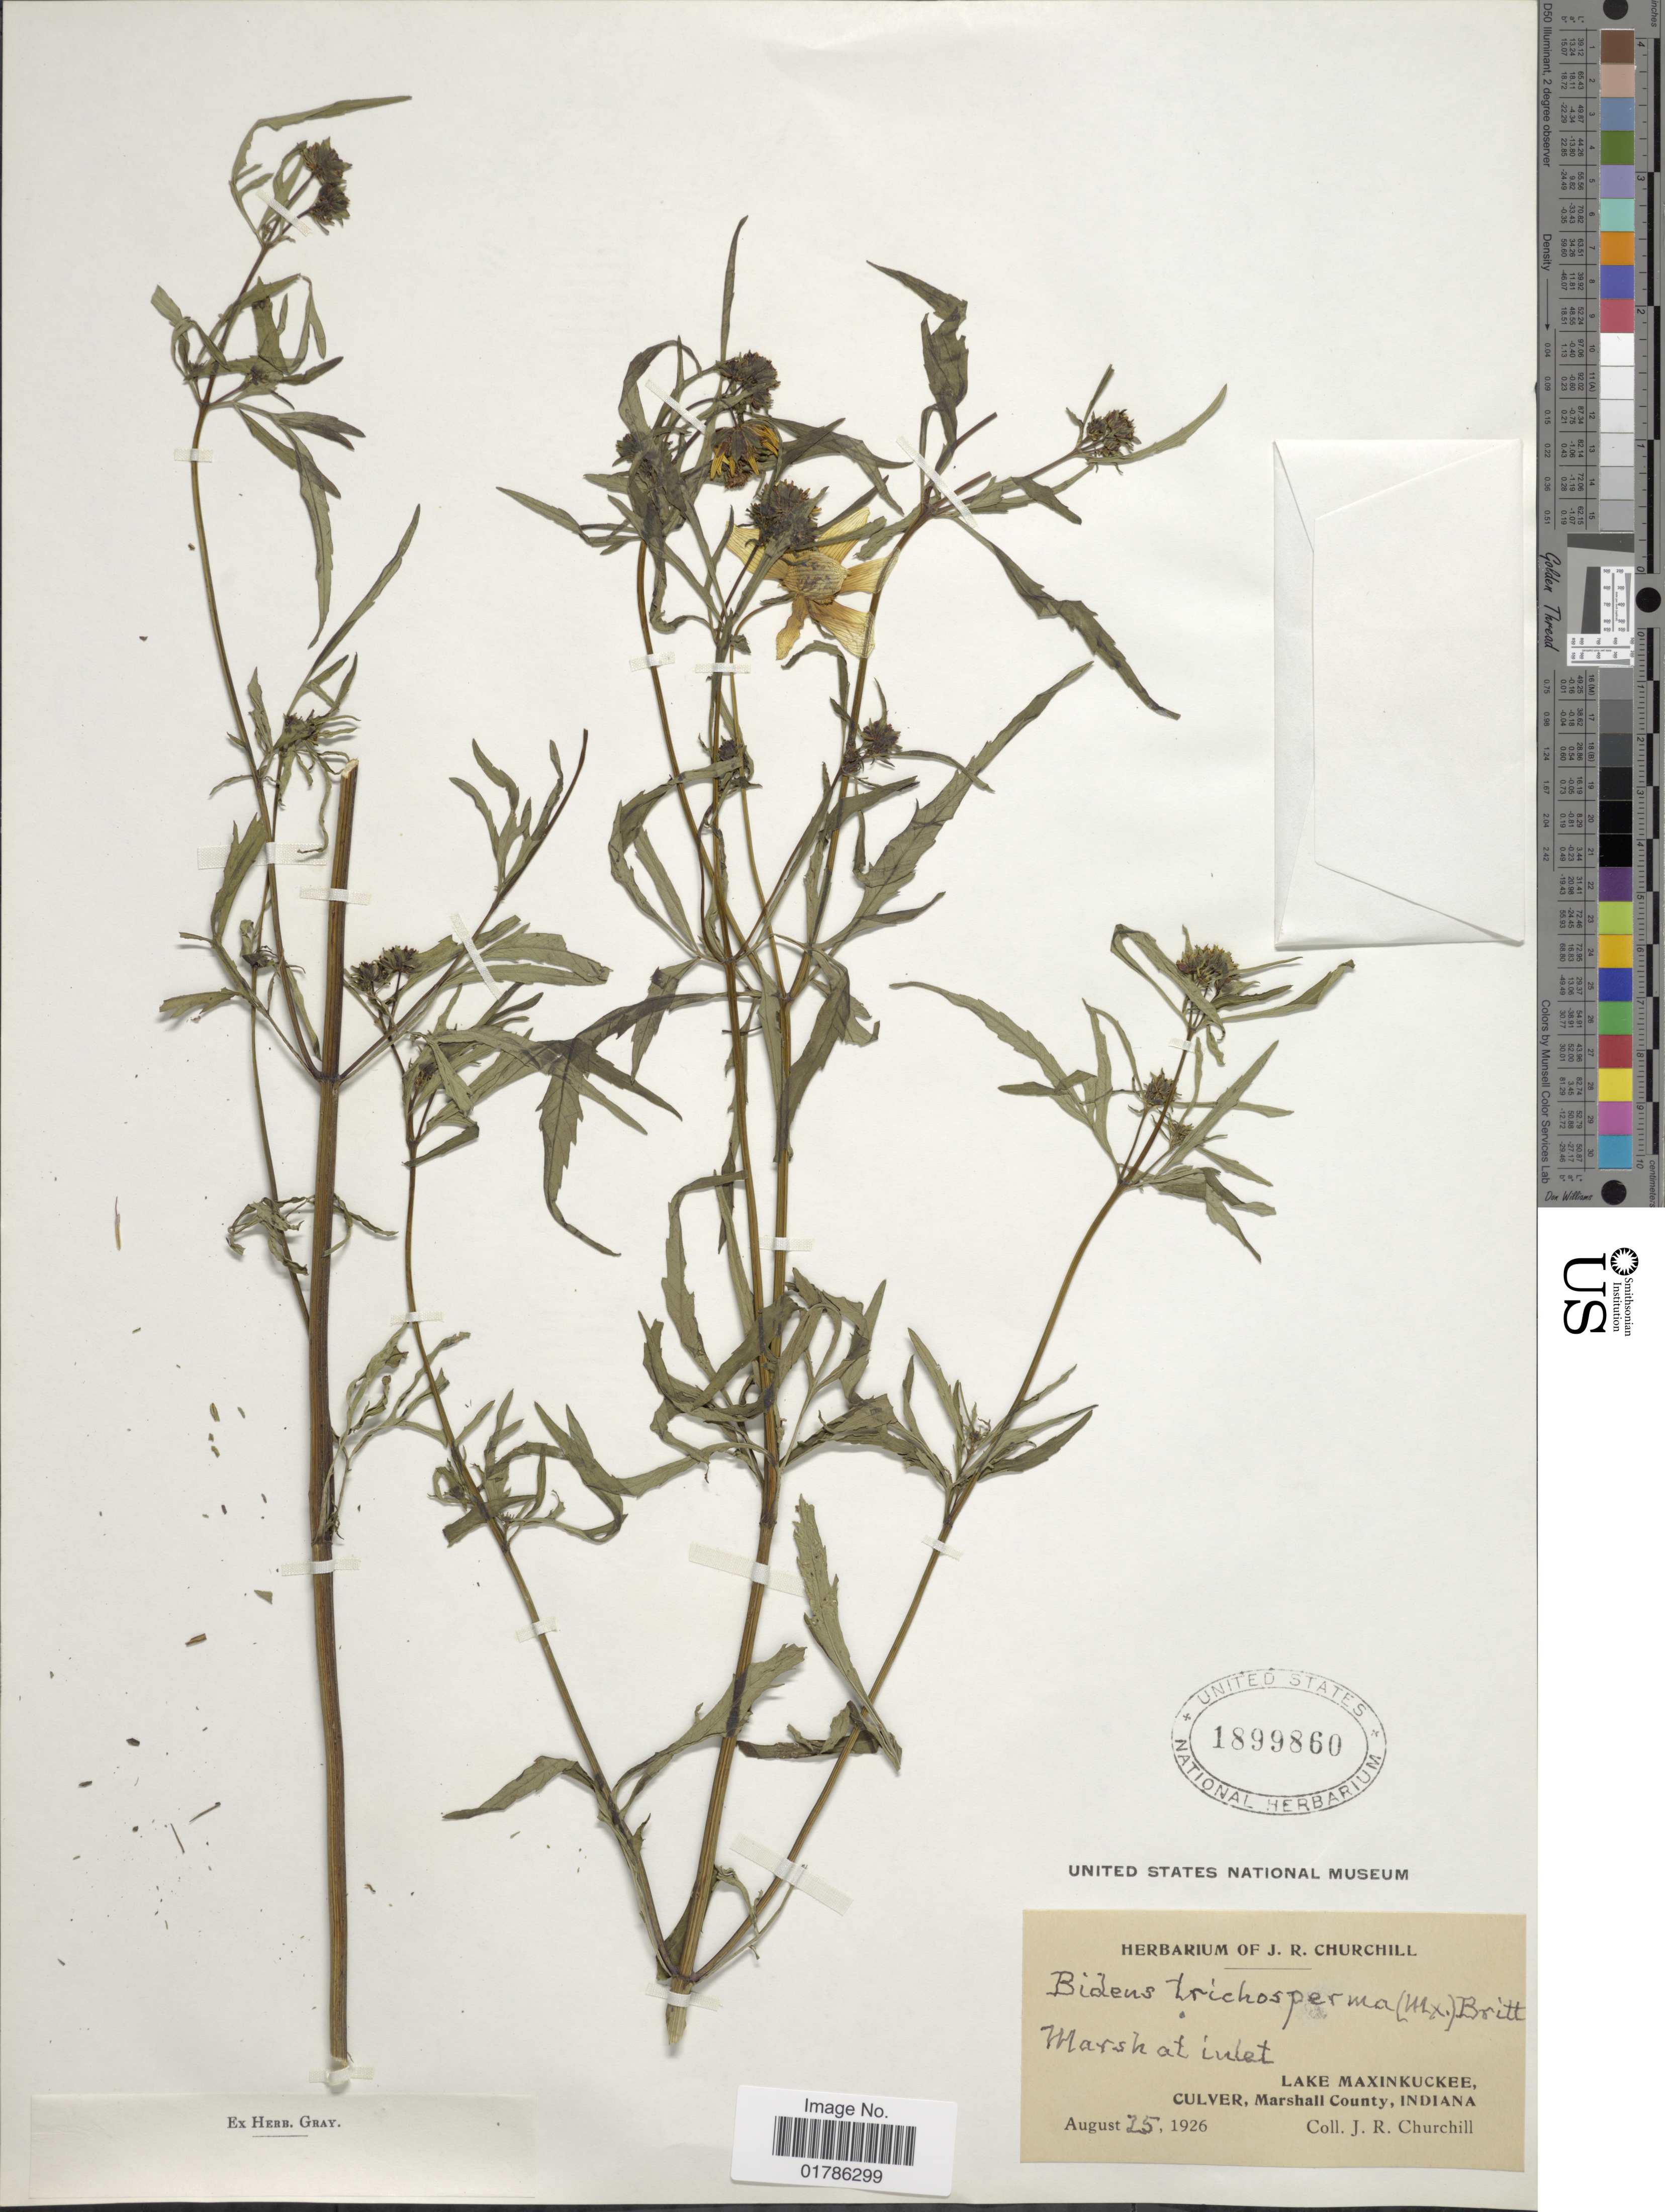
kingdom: Plantae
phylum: Tracheophyta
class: Magnoliopsida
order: Asterales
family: Asteraceae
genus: Bidens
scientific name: Bidens coronata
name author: (L.) Britton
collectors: J. Churchill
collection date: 1926-08-25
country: United States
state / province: Indiana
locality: Lake Maxinkuckee, Culver, Marshall County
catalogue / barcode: US 1899860